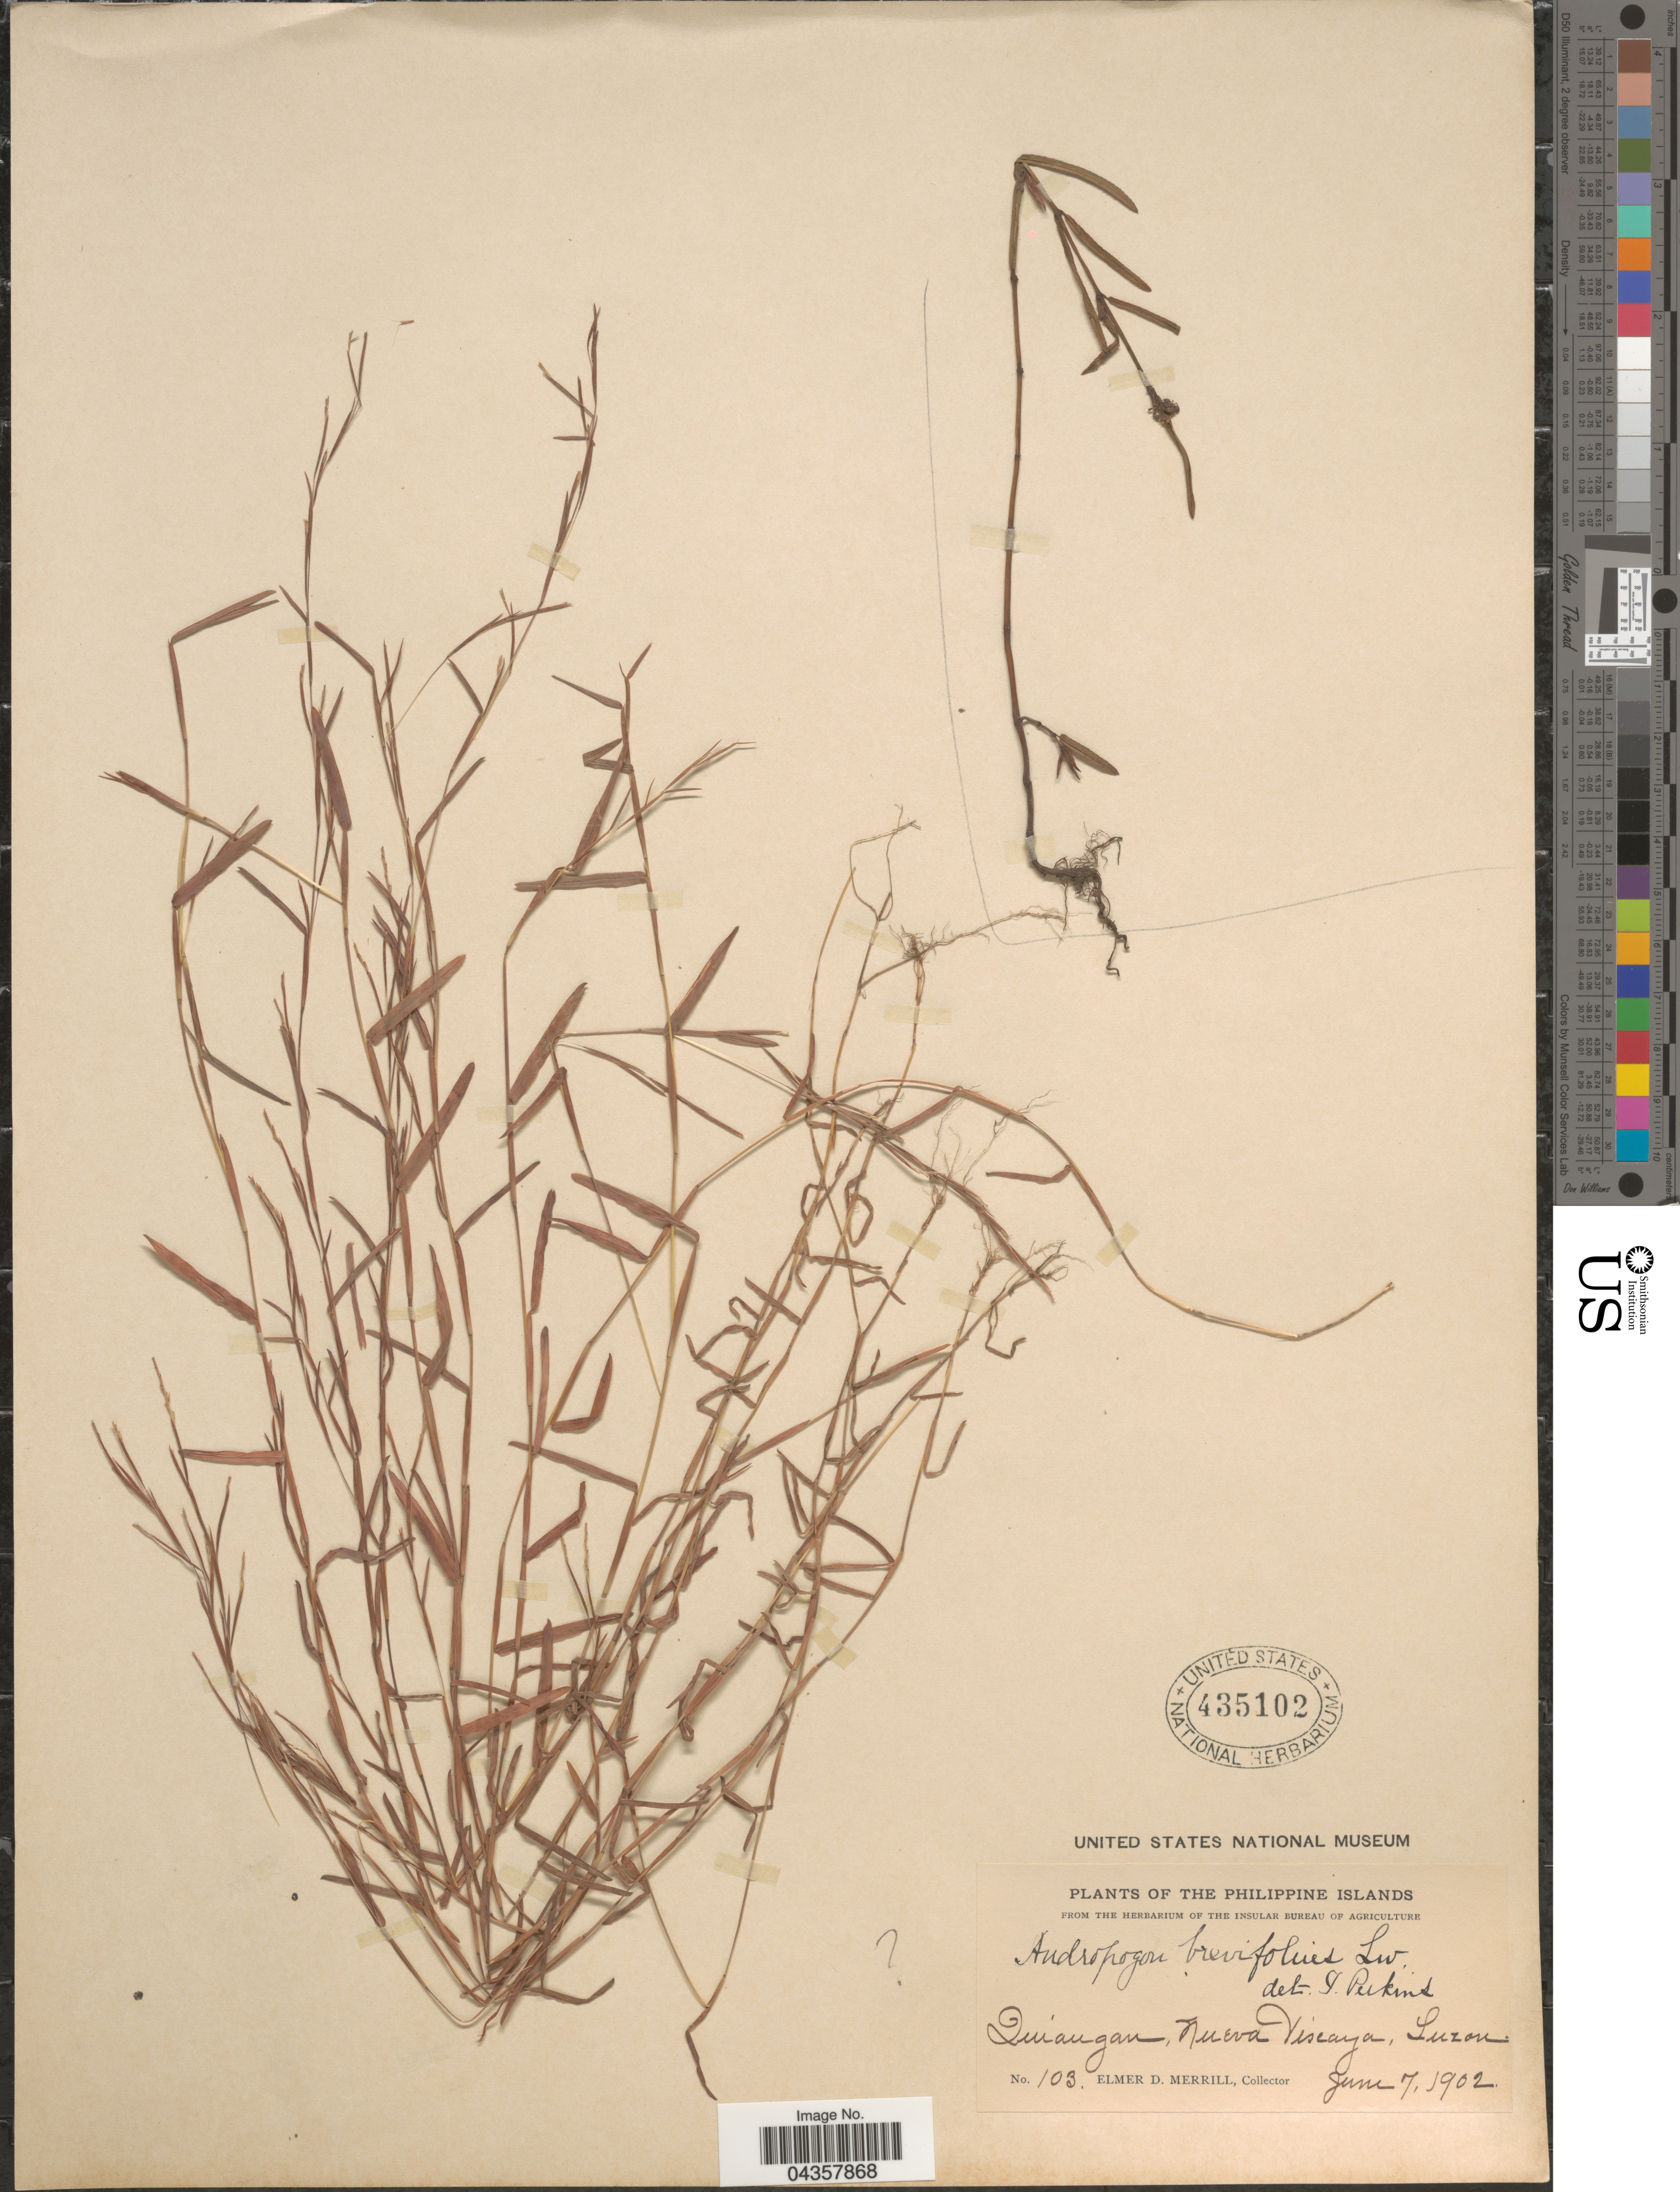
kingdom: Plantae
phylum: Tracheophyta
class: Liliopsida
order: Poales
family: Poaceae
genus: Schizachyrium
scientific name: Schizachyrium sp.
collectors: E. D. Merrill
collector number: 103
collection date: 1902-06-07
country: Philippines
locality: The Philippine Islands. Quiangan, Nueva Viscaya, Luzon.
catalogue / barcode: US 435102